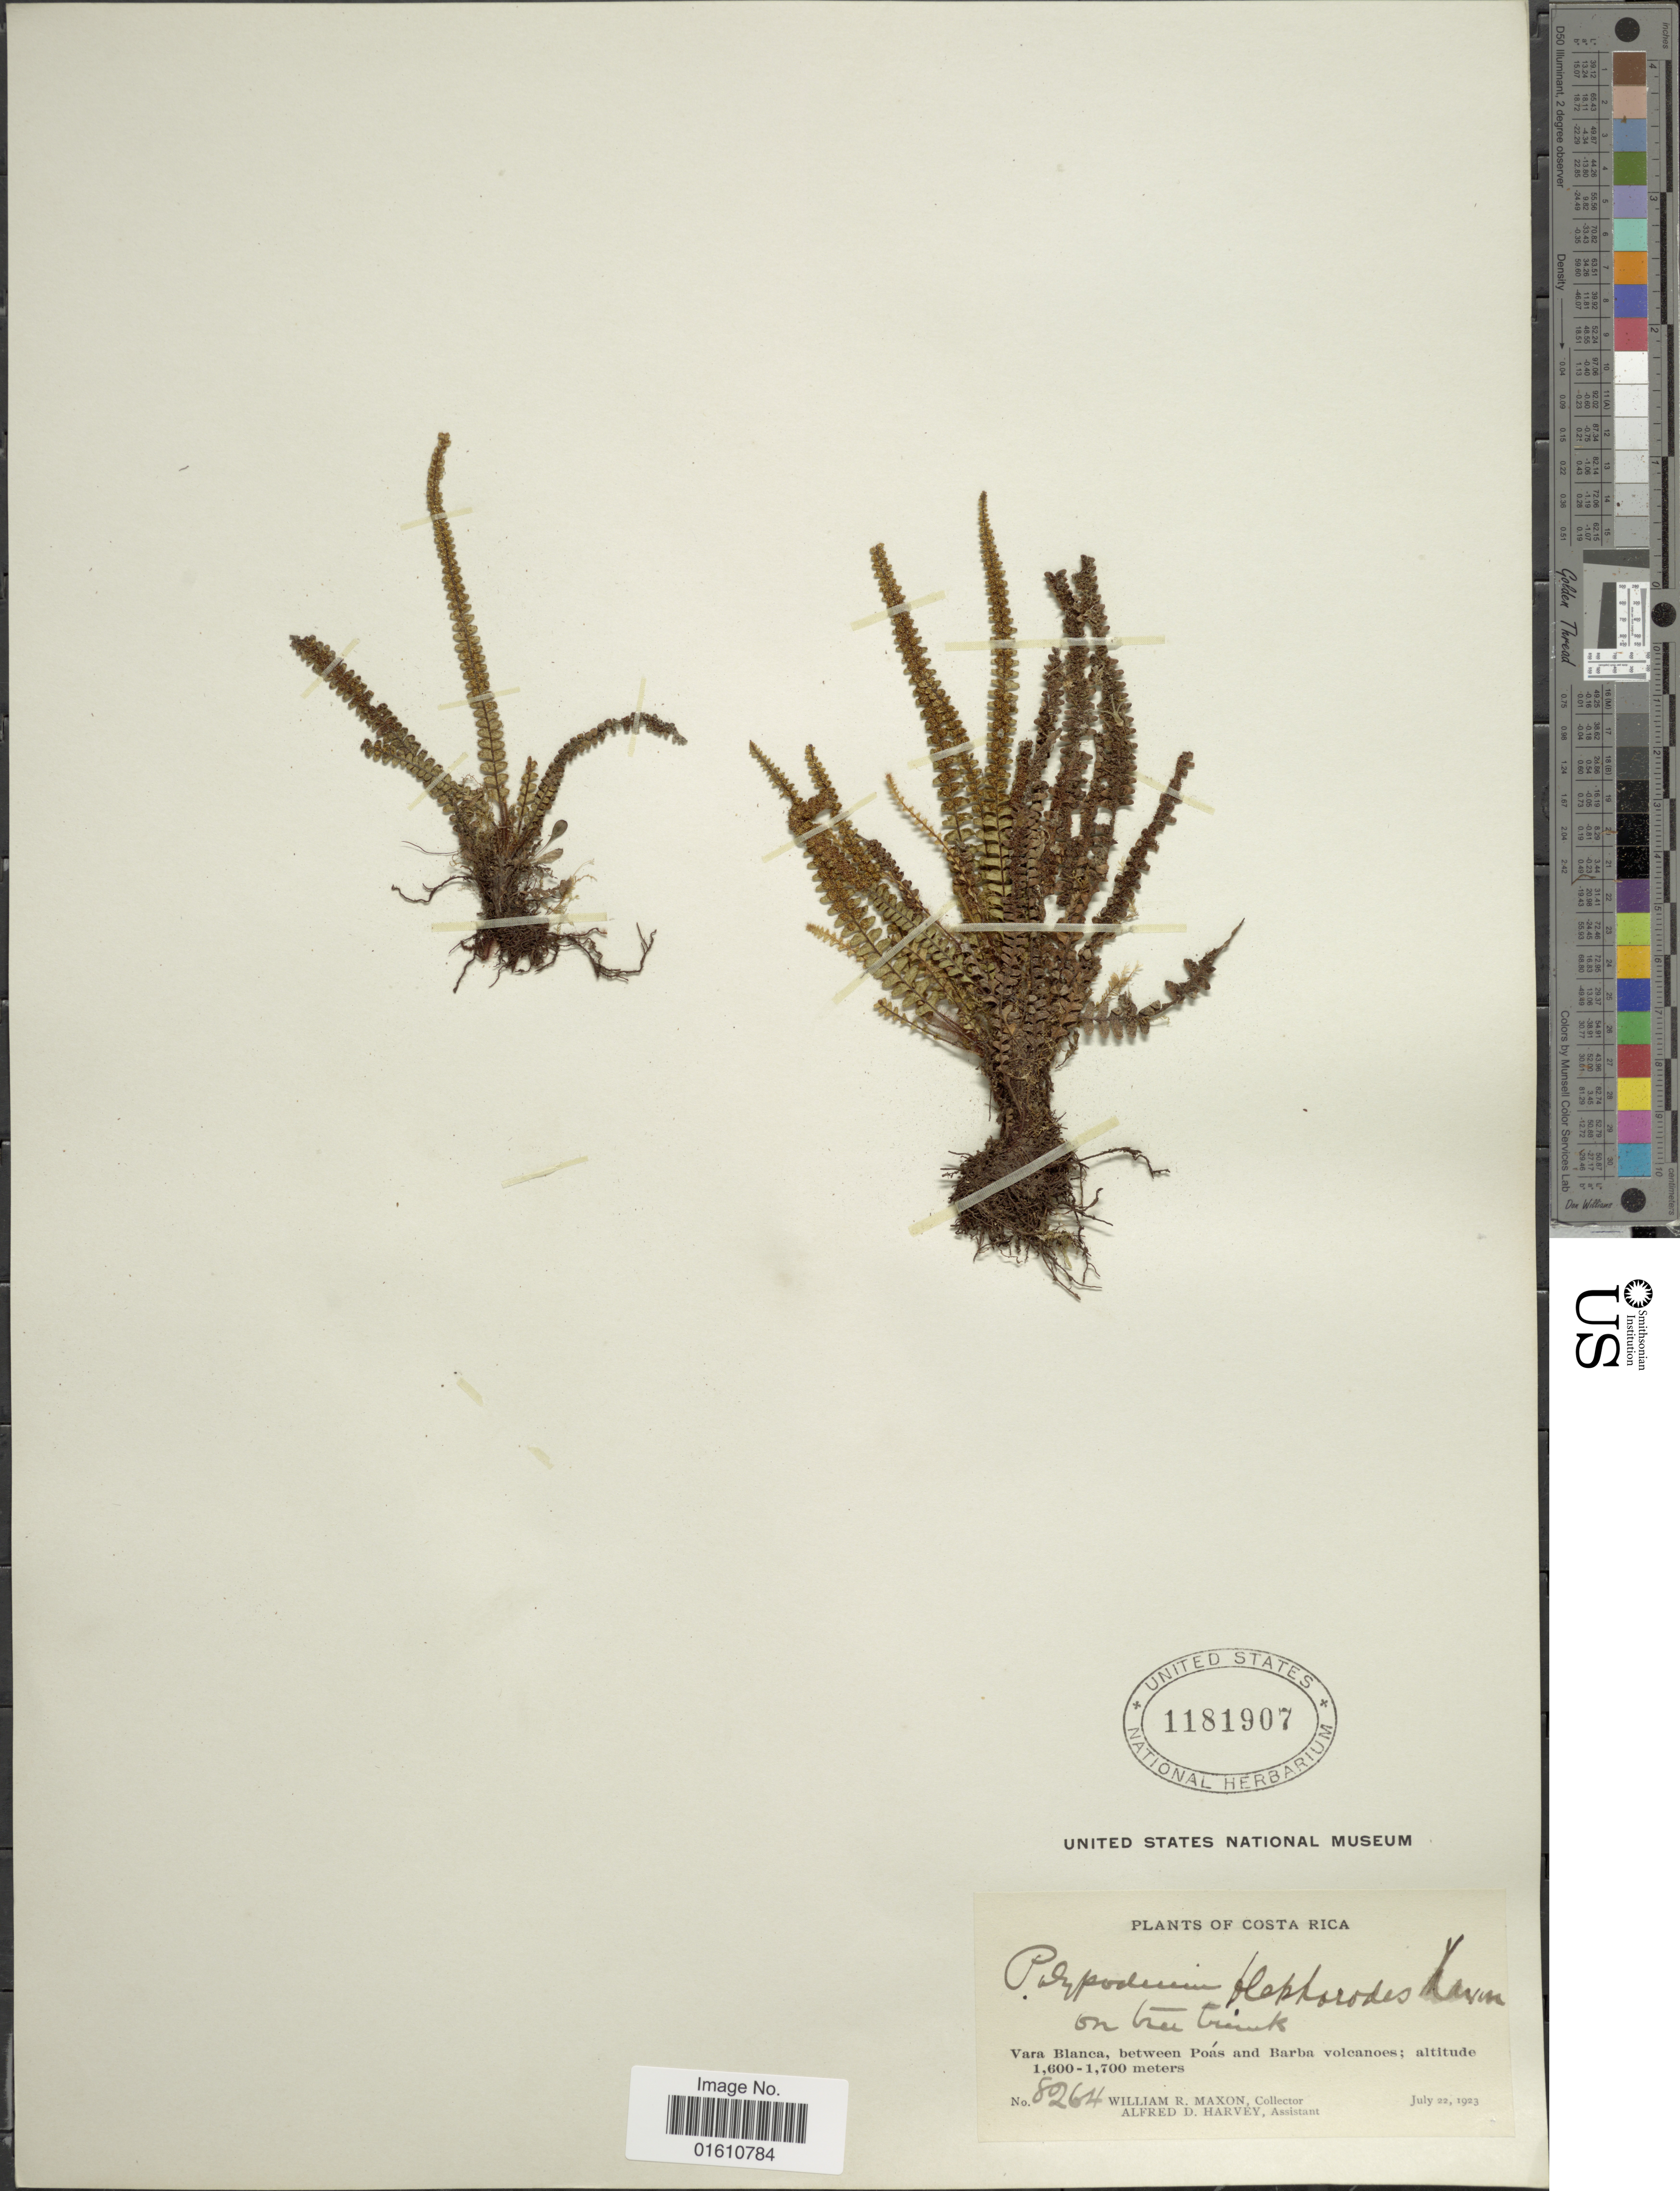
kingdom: Plantae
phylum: Tracheophyta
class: Polypodiopsida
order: Polypodiales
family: Polypodiaceae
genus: Moranopteris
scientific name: Moranopteris taenifolia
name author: (Jenman) R. Y. Hirai & J. Prado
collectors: W. R. Maxon & A. D. Harvey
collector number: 8264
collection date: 1923-07-22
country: Costa Rica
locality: Vara Blanca, between Poas and Barba volcanoes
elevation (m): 1600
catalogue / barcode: US 1181907